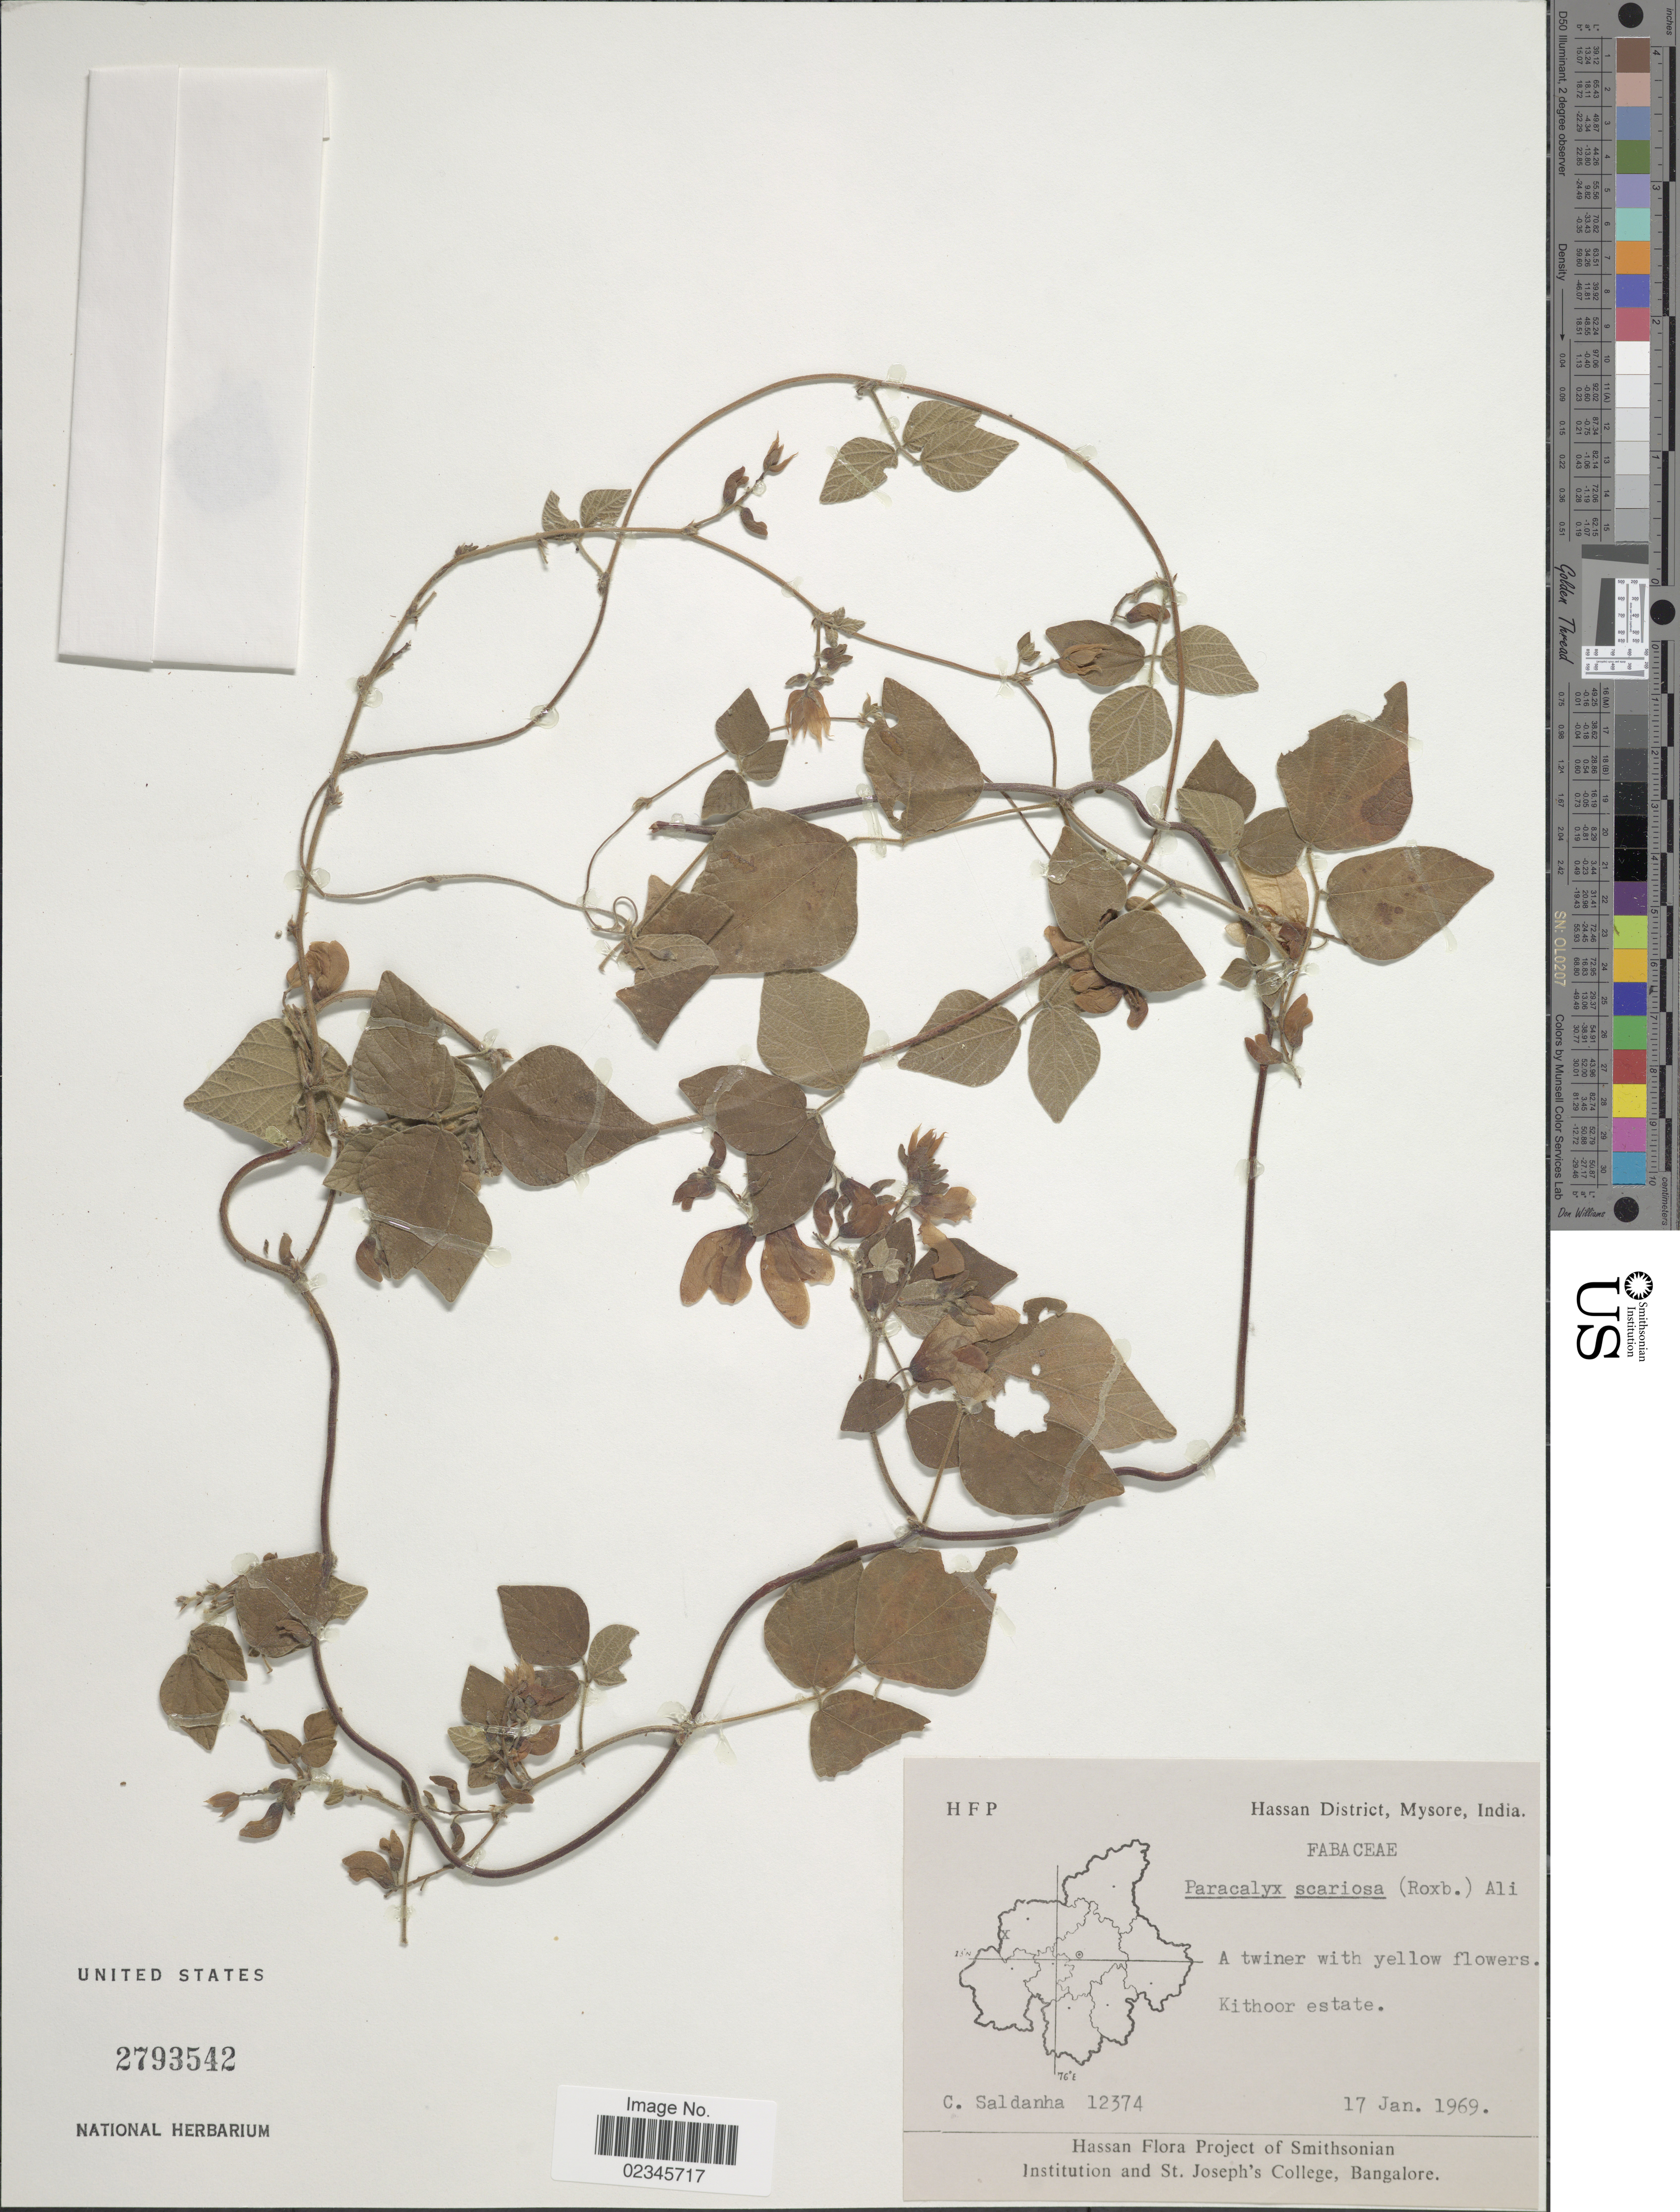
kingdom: Plantae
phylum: Tracheophyta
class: Magnoliopsida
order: Fabales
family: Fabaceae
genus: Paracalyx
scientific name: Paracalyx scariosus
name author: (Roxb.) Ali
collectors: C. Saldanha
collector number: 12374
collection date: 1969-01-17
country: India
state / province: Karnataka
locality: Hassan District, Mysore, Kithoor estate.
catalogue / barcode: US 2793542